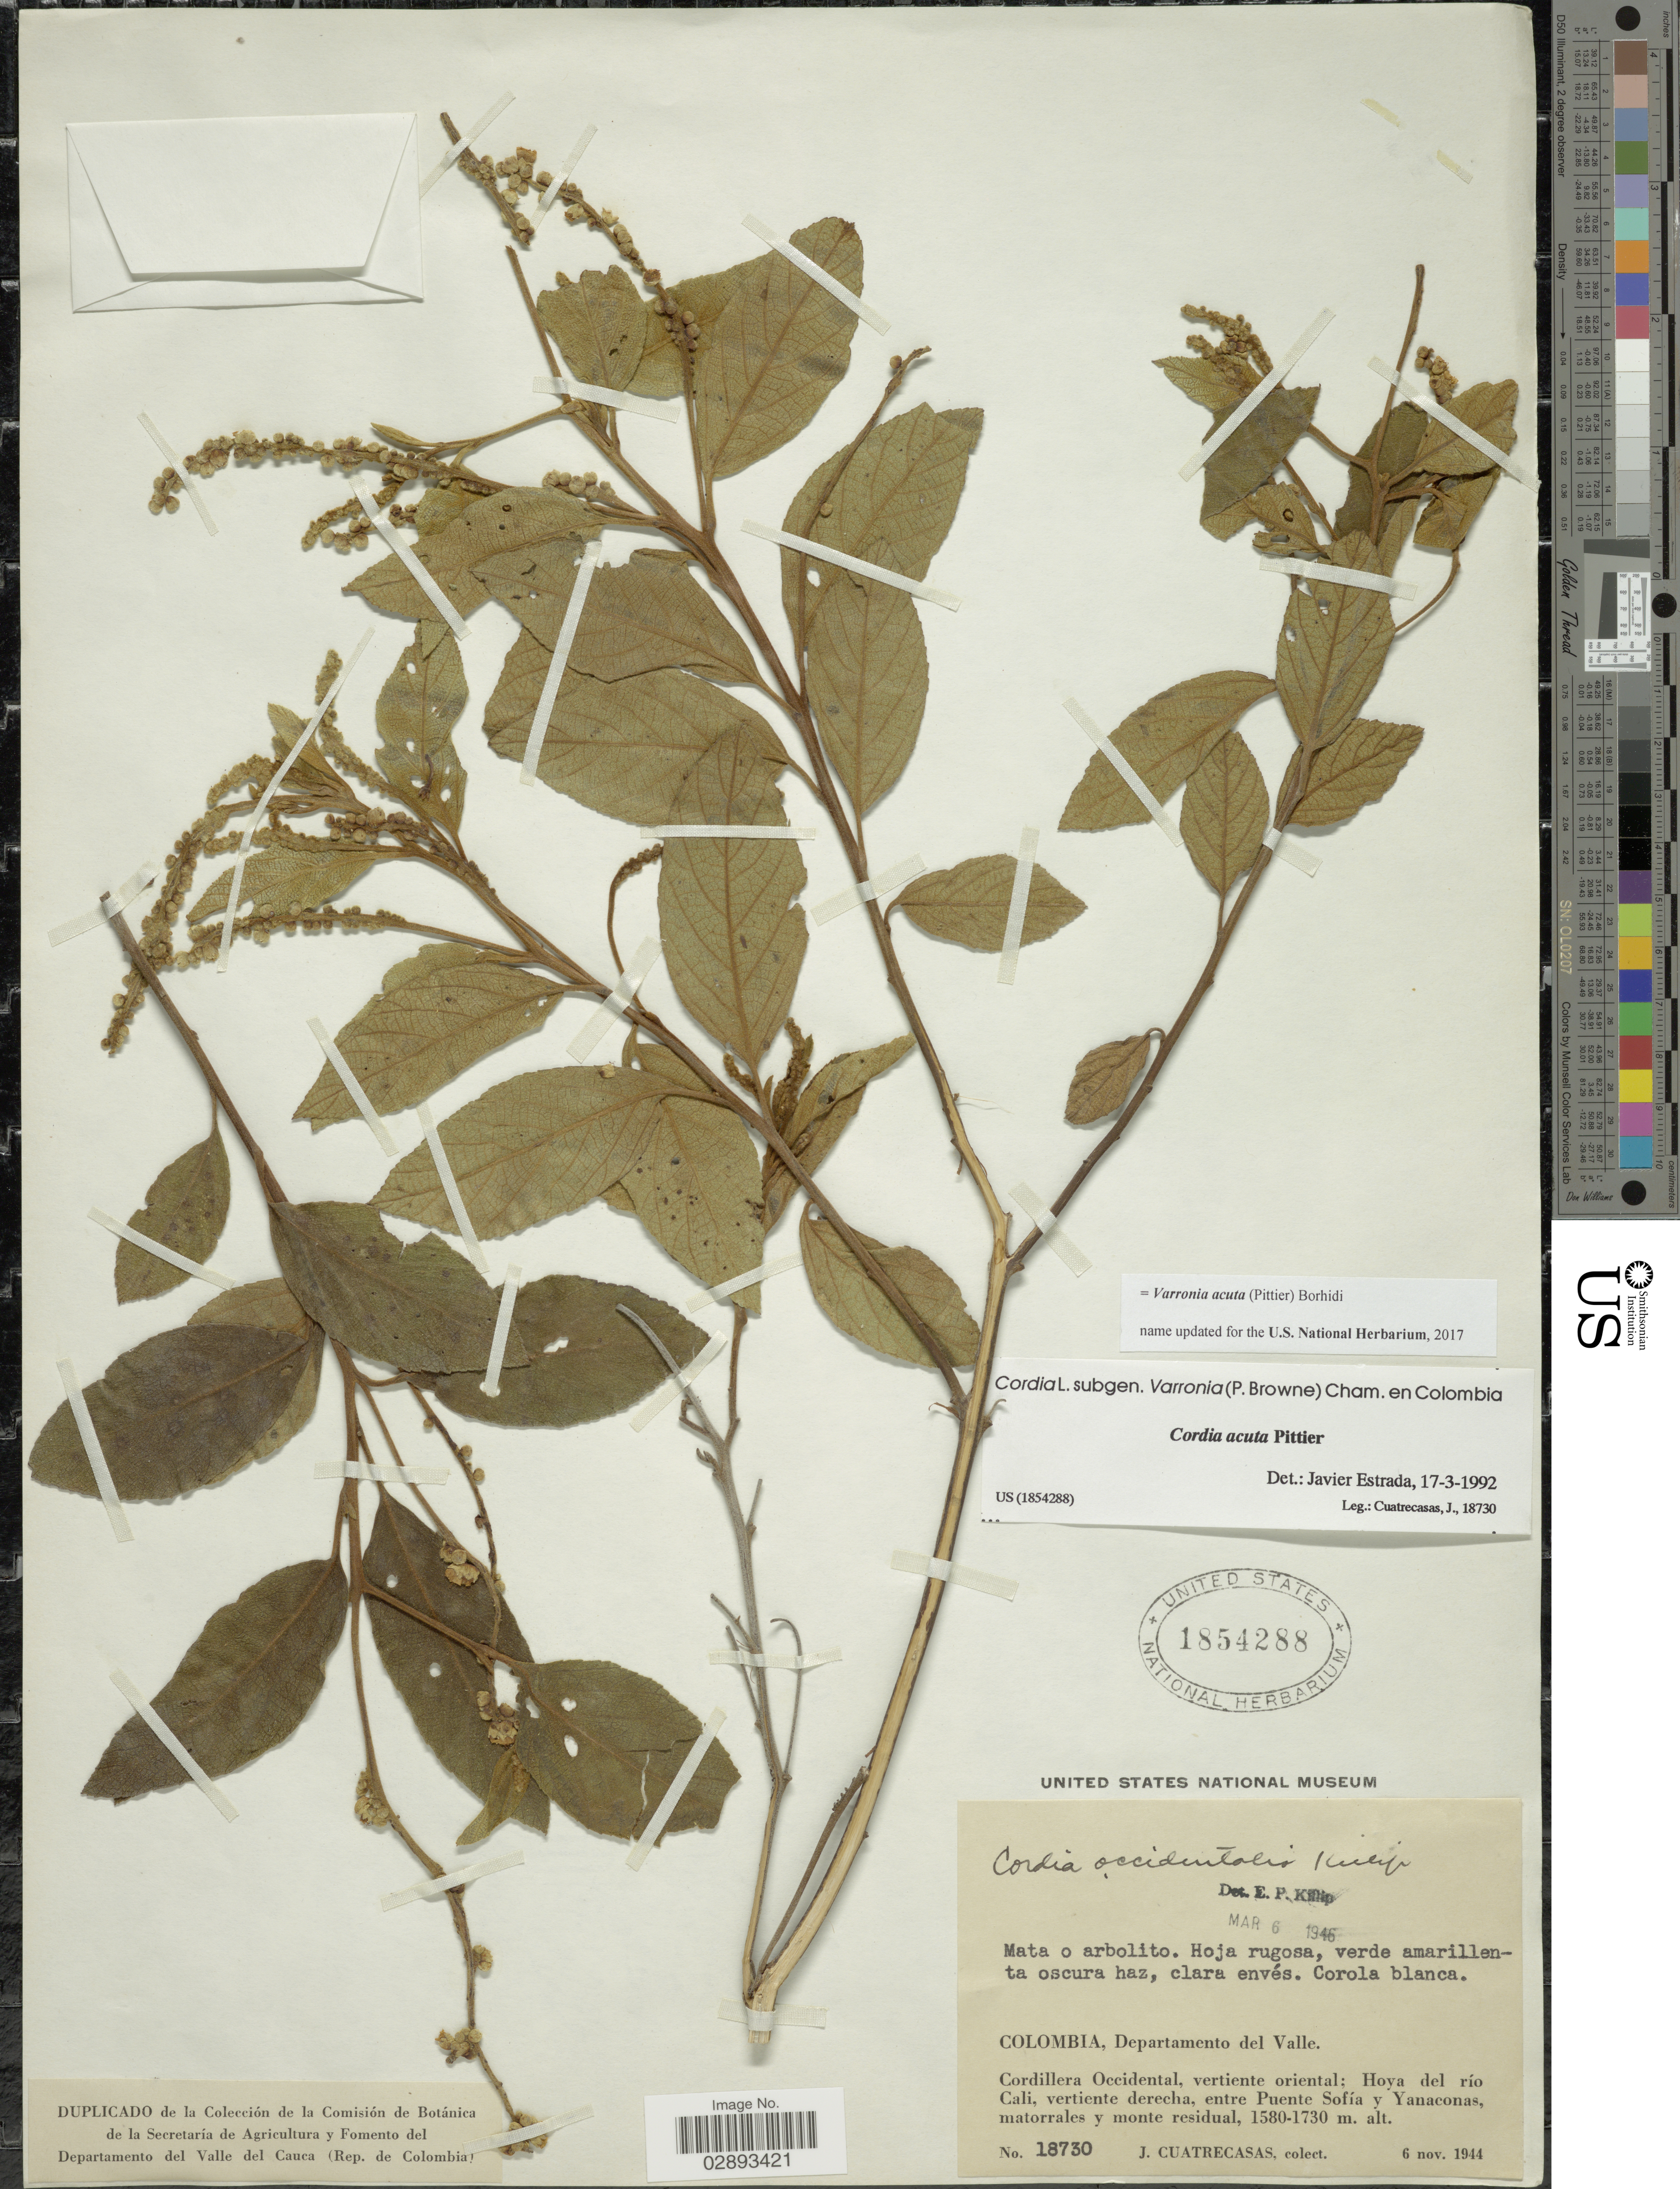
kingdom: Plantae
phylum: Tracheophyta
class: Magnoliopsida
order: Boraginales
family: Cordiaceae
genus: Varronia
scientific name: Varronia acuta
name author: (Pittier) Borhidi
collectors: J. Cuatrecasas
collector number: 18730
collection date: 1944-11-06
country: Colombia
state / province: Valle del Cauca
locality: Departamento del Valle, Cordillera Occidental, vertiente oriental: Hoya del río Cali, vertiente derecha, entre Puente Sofía y Yanaconas, matorrales y monte residual.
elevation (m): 1580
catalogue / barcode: US 1854288